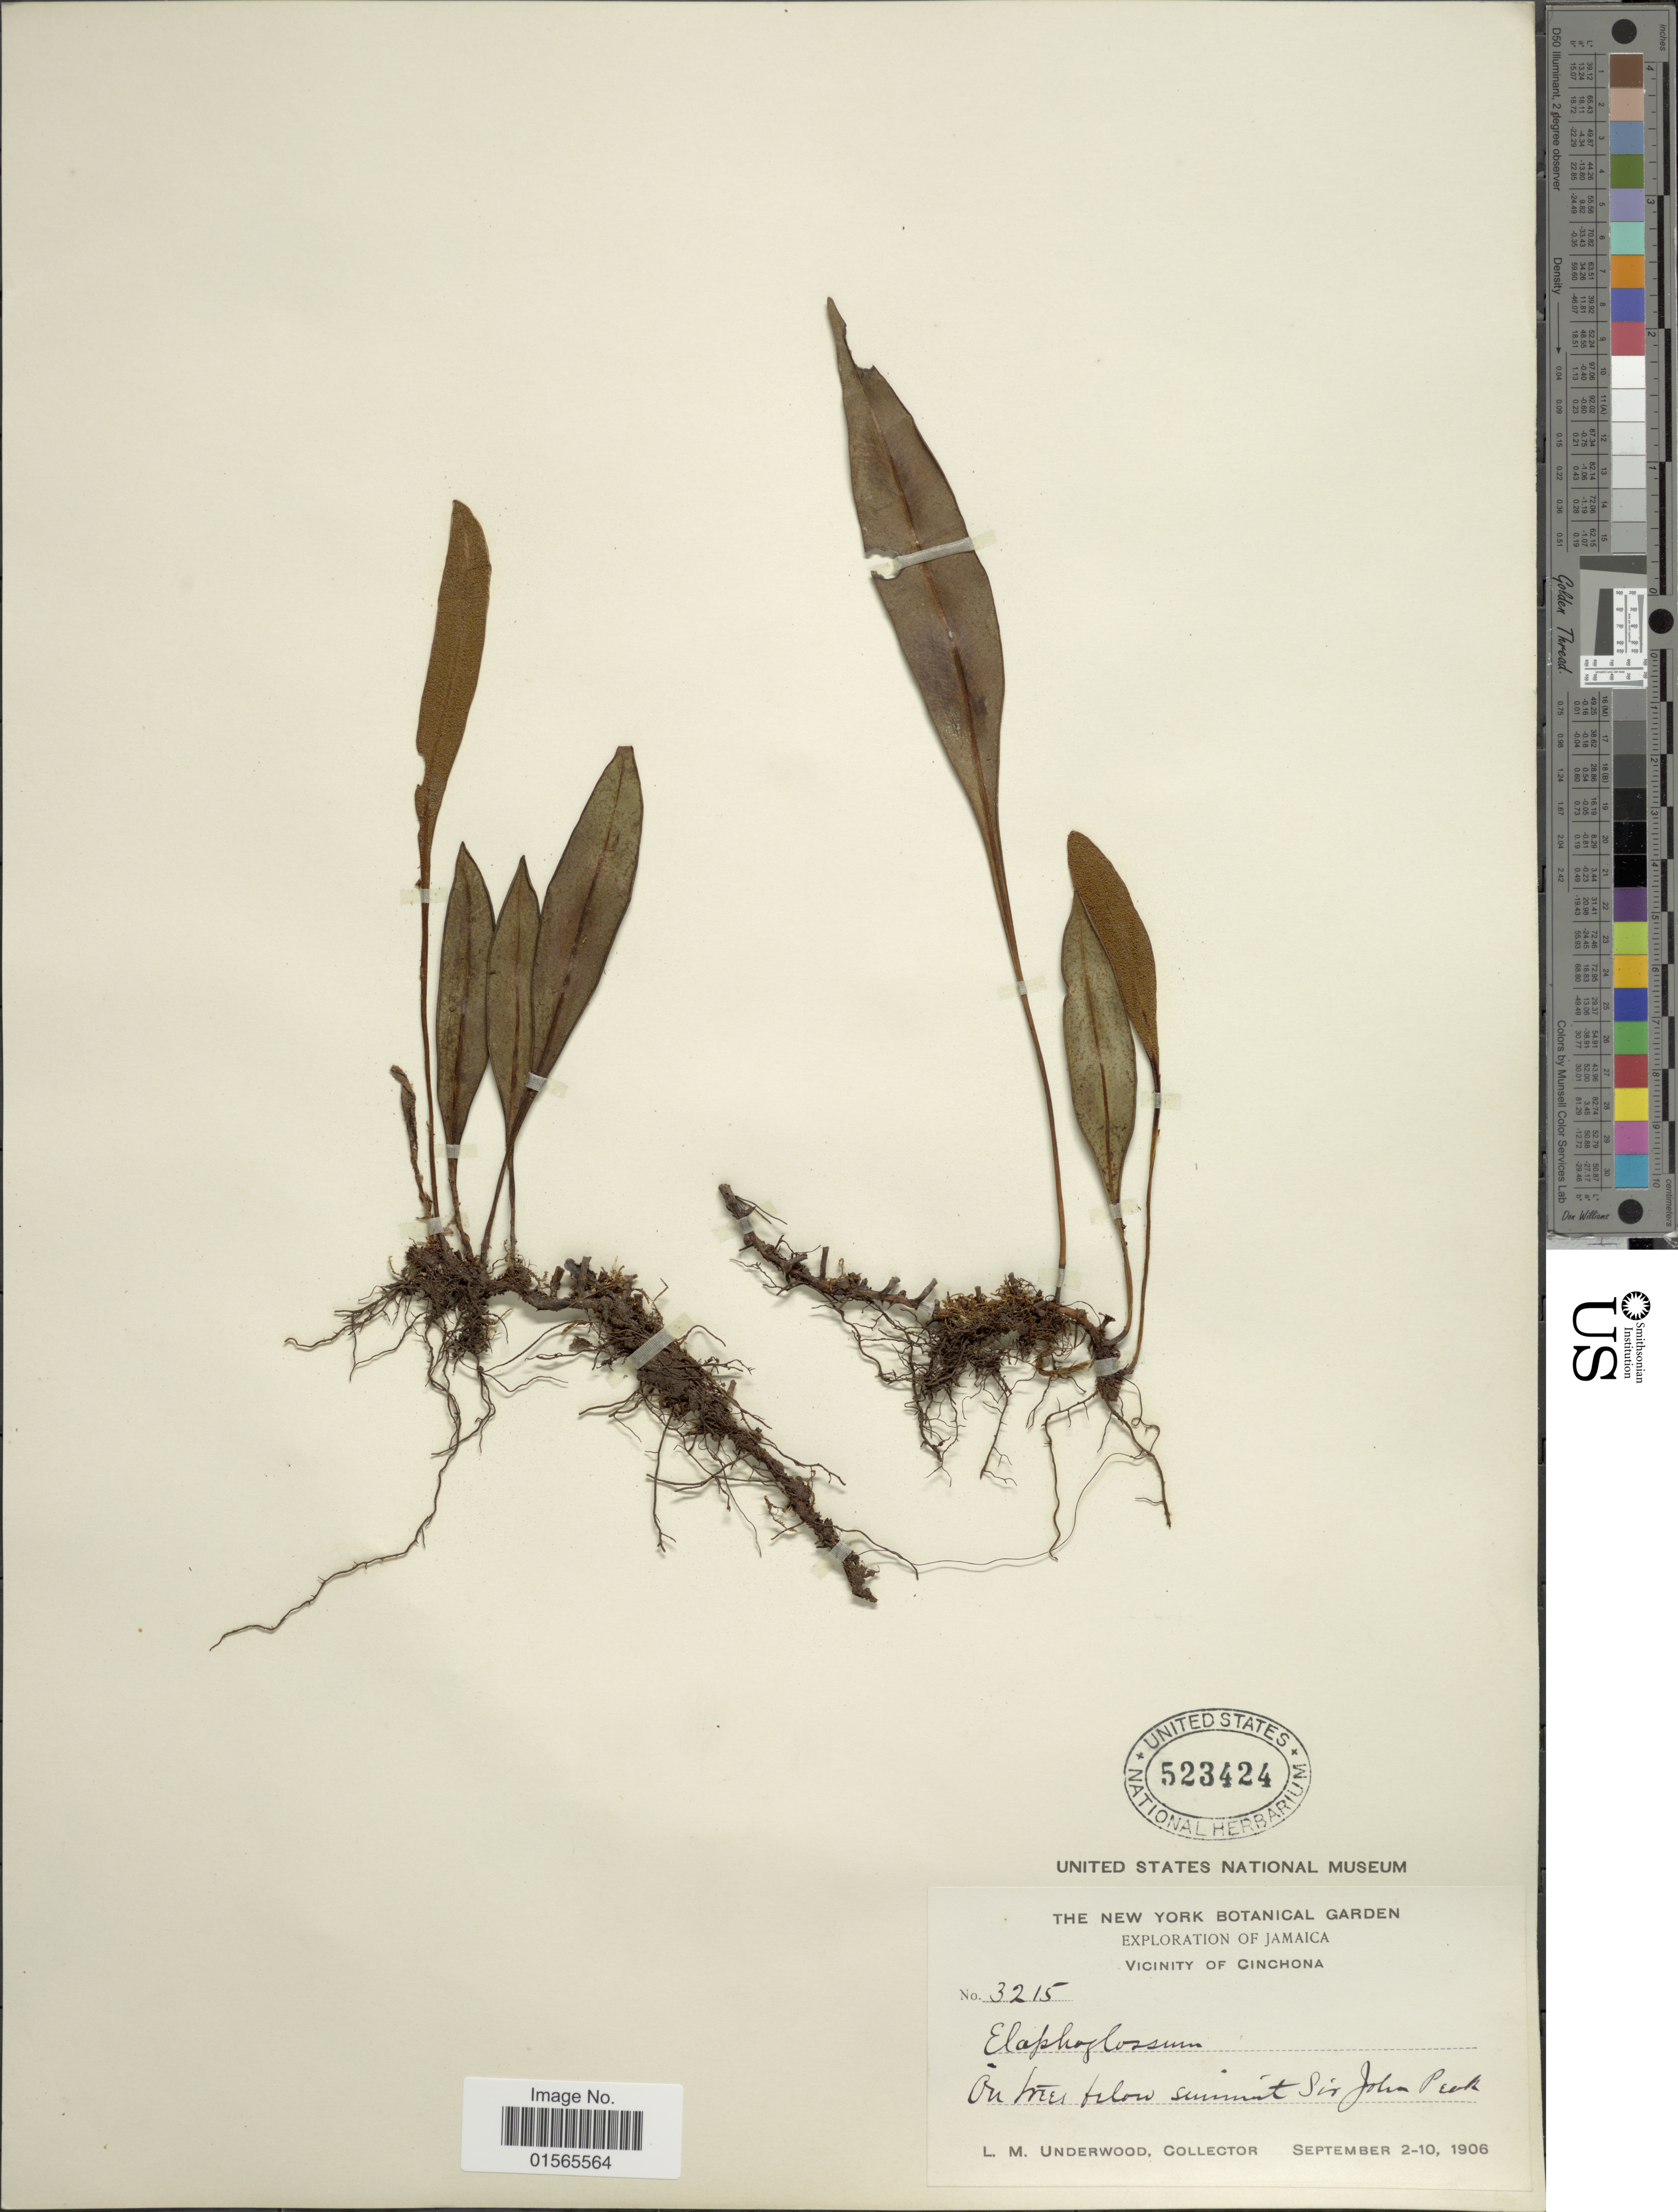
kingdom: Plantae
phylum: Tracheophyta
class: Polypodiopsida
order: Polypodiales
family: Dryopteridaceae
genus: Elaphoglossum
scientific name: Elaphoglossum inaequalifolium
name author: (Jenman) C. Chr.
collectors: L. M. Underwood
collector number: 3215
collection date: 1906-09-02/1906-09-10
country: Jamaica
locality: Vicinity of Cinchona, On trees below summit Sir John Peak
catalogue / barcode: US 523424